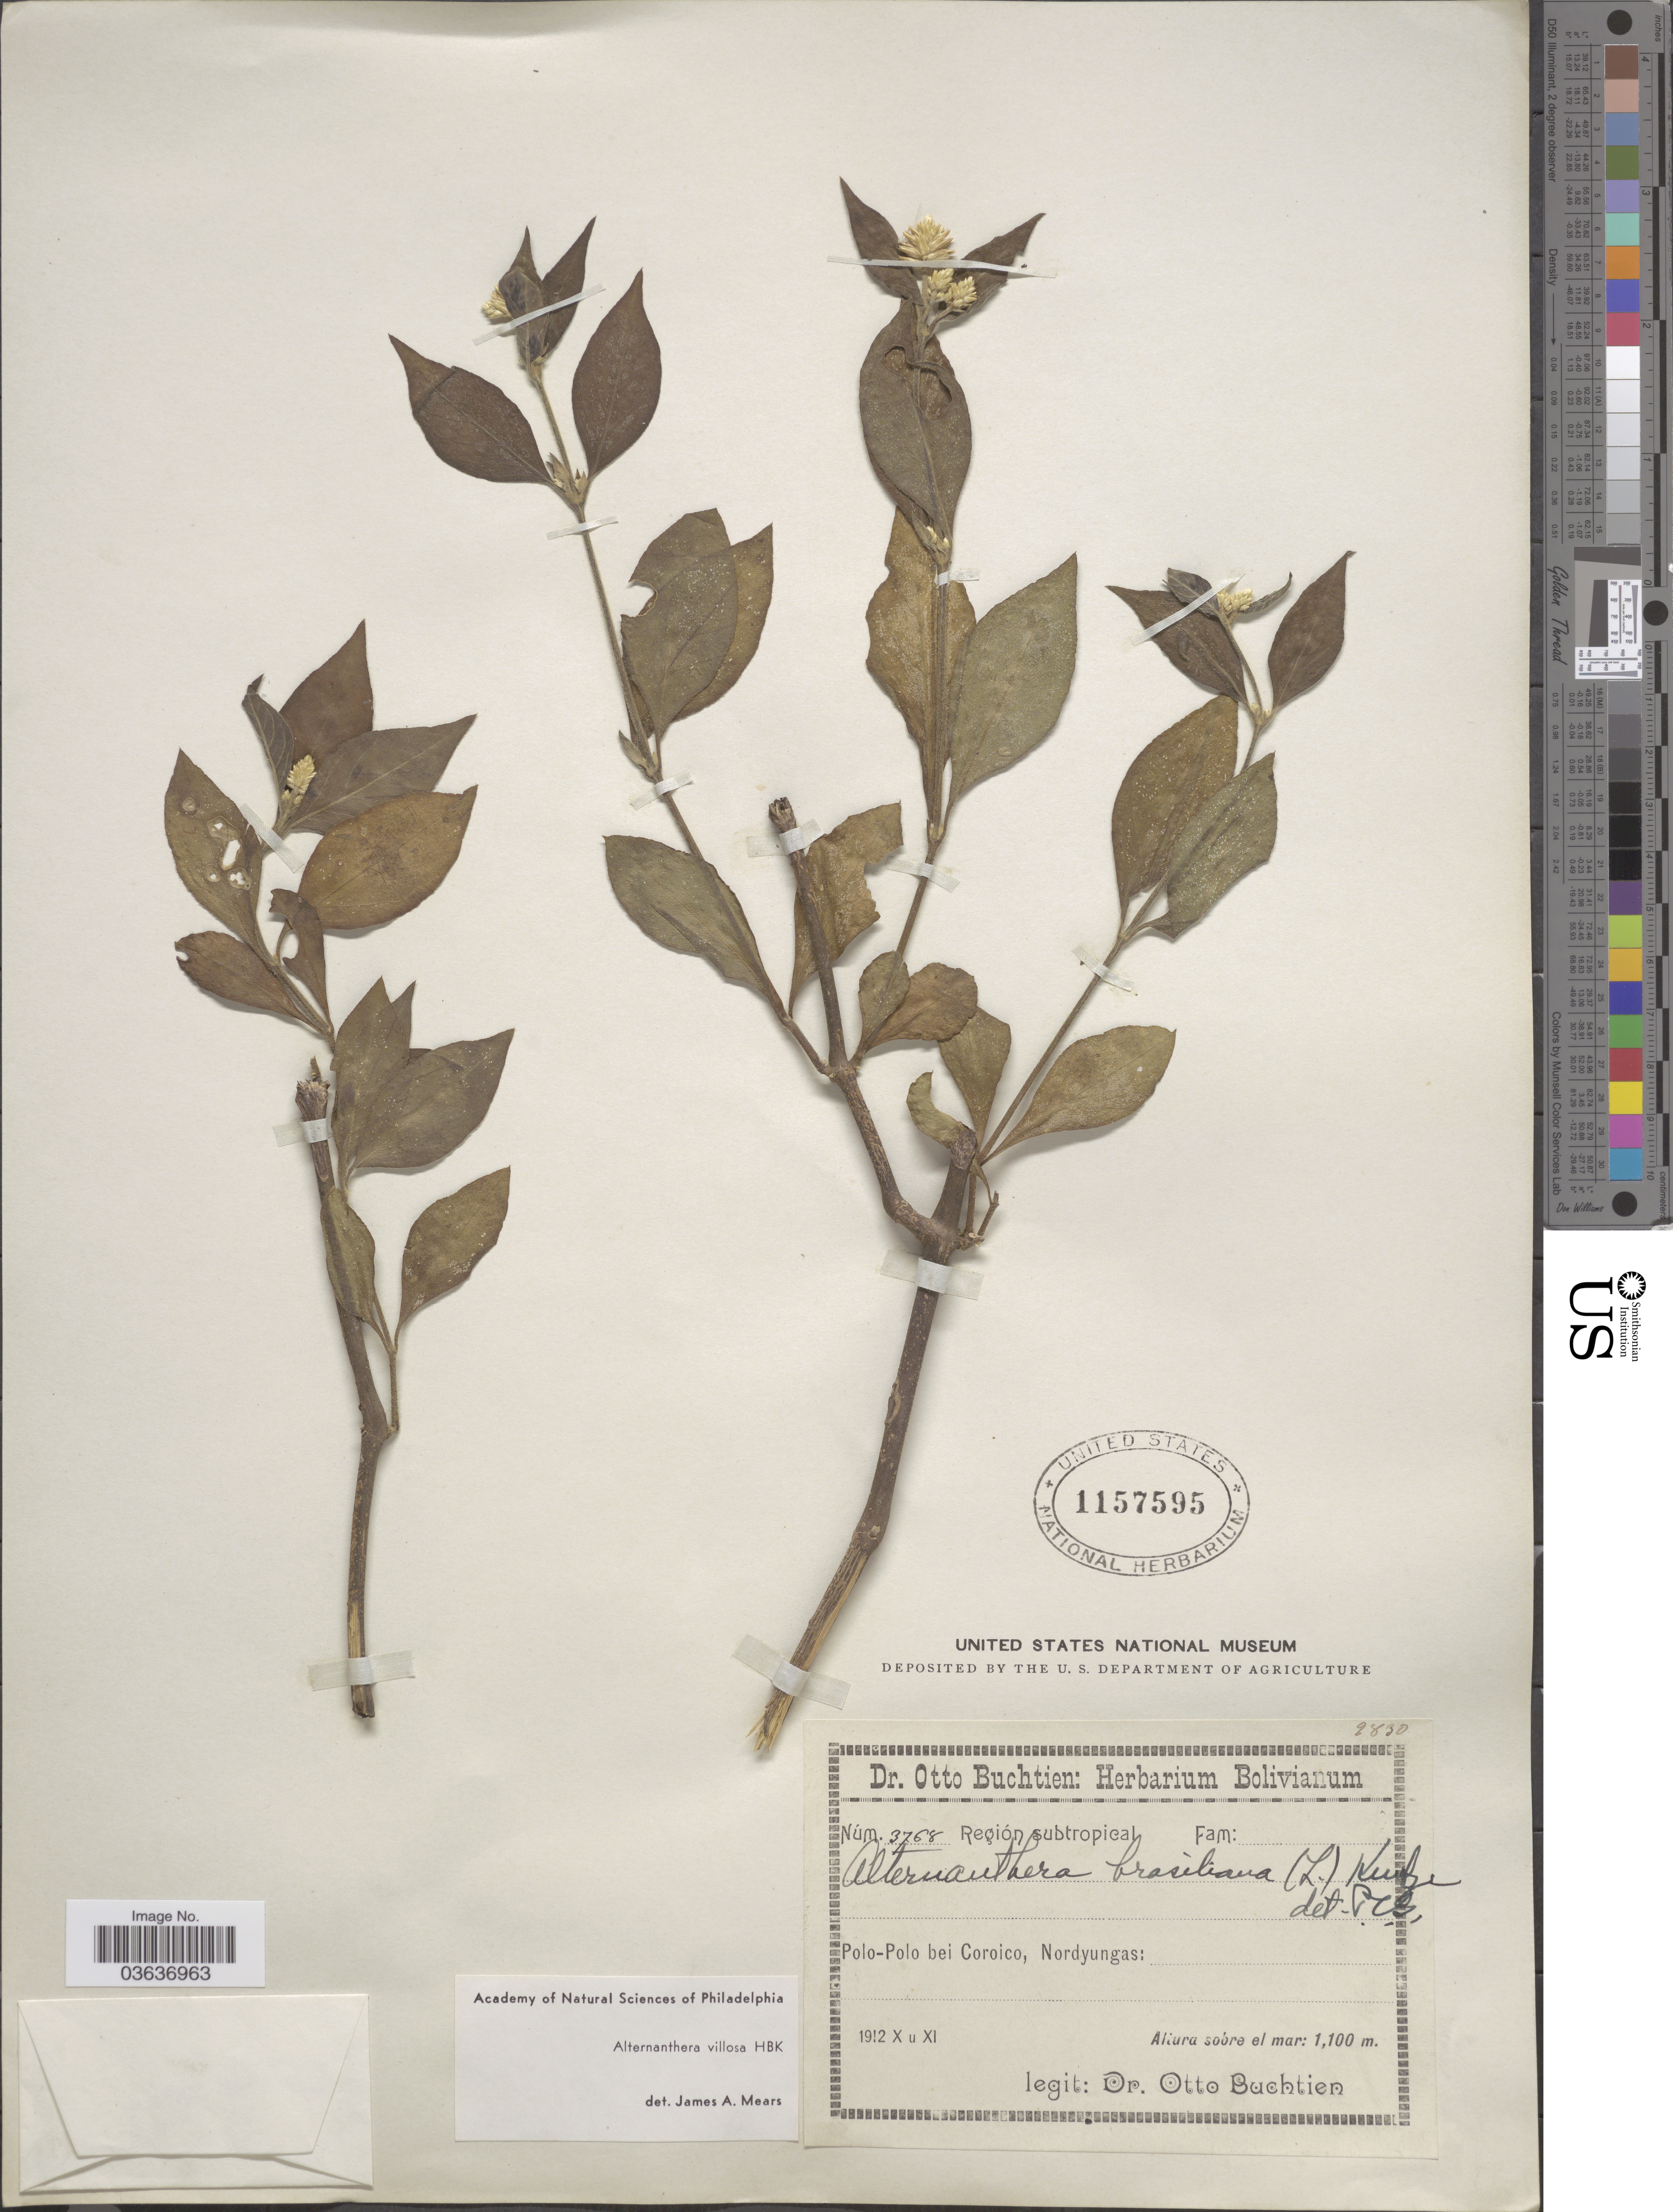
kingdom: Plantae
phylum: Tracheophyta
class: Magnoliopsida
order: Caryophyllales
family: Amaranthaceae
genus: Alternanthera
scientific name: Alternanthera villosa var. villosa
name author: Kunth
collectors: O. Buchtien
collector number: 3768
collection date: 1912-09/1912-10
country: Bolivia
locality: Región subtropical. Polo-Polo bei Coroico, Nordyungas.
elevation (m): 1100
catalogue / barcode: US 1157595